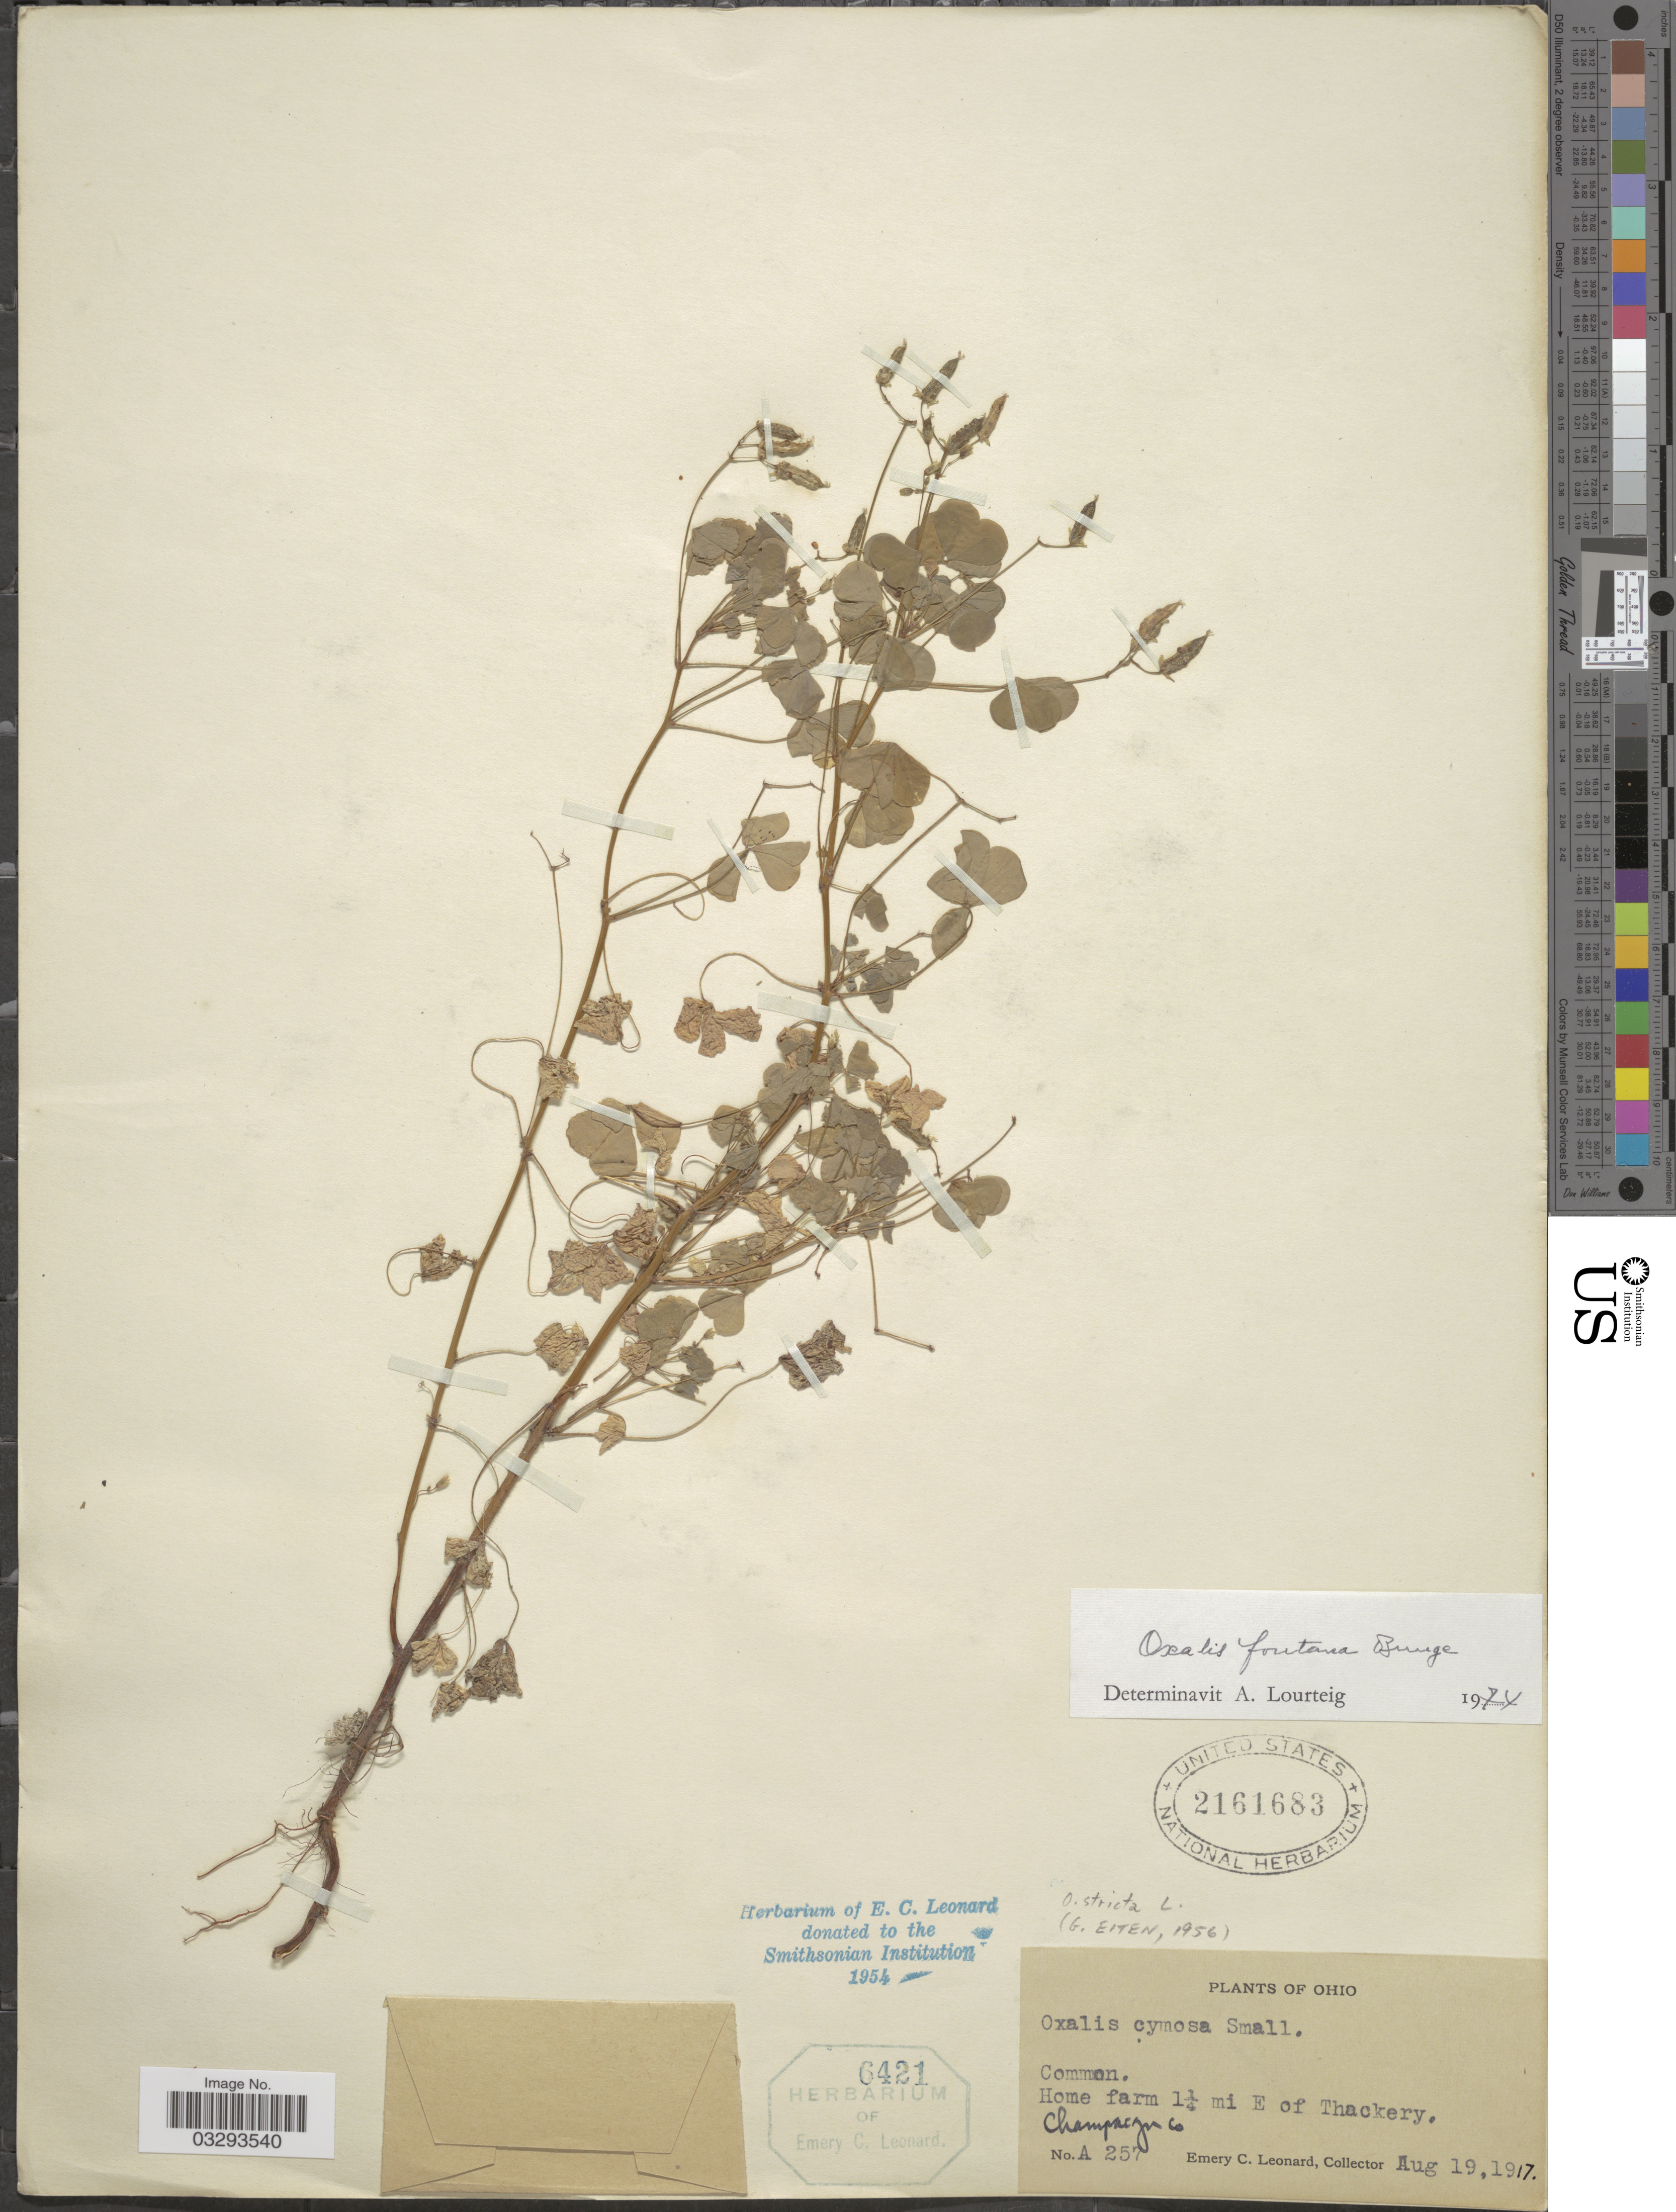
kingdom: Plantae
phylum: Tracheophyta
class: Magnoliopsida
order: Oxalidales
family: Oxalidaceae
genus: Oxalis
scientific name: Oxalis fontana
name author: Bunge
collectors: E. C. Leonard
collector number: A257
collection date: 1917-08-19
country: United States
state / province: Ohio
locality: Home farm 1¼ mi E of Thackery. Champaign Co.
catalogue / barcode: US 2161683